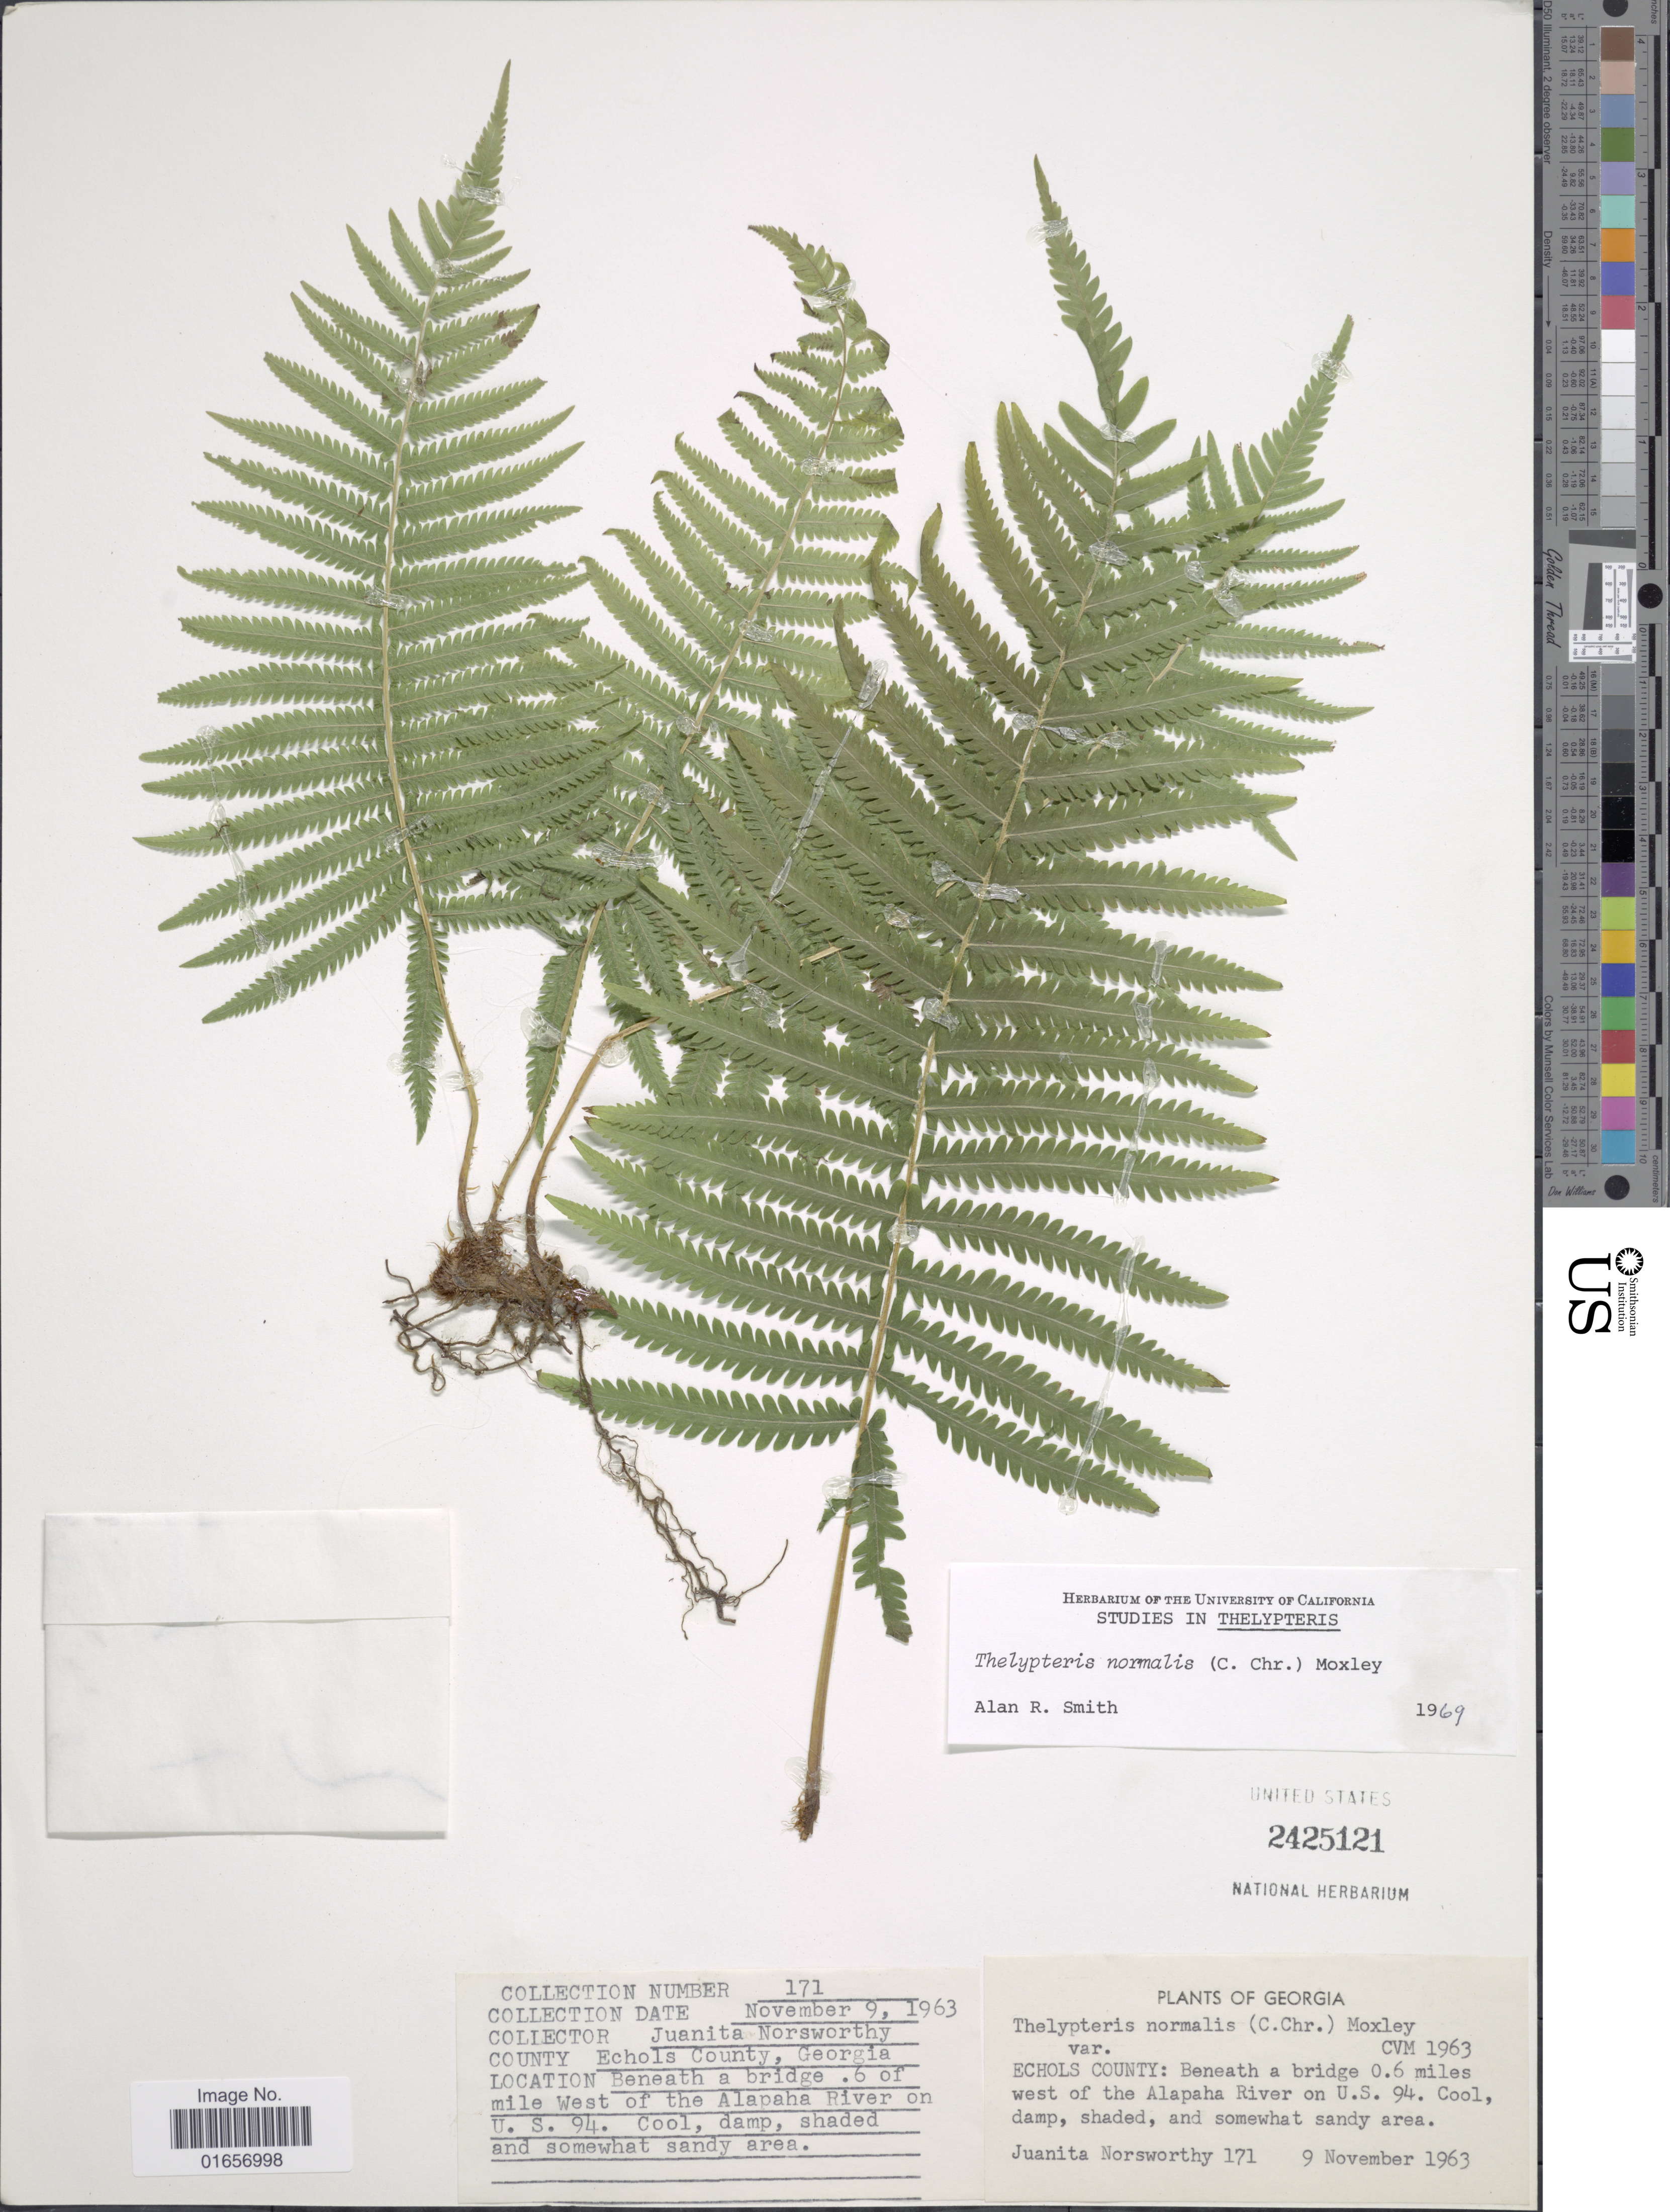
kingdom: Plantae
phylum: Tracheophyta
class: Polypodiopsida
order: Polypodiales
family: Thelypteridaceae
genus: Christella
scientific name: Christella kunthii comb. ined.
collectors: J. Norsworthy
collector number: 171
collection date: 1963-11-09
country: United States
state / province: Georgia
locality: Echols County: Beneath bridge 0.6 miles west of the Alapaha River on U. S. 94.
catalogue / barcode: US 2425121